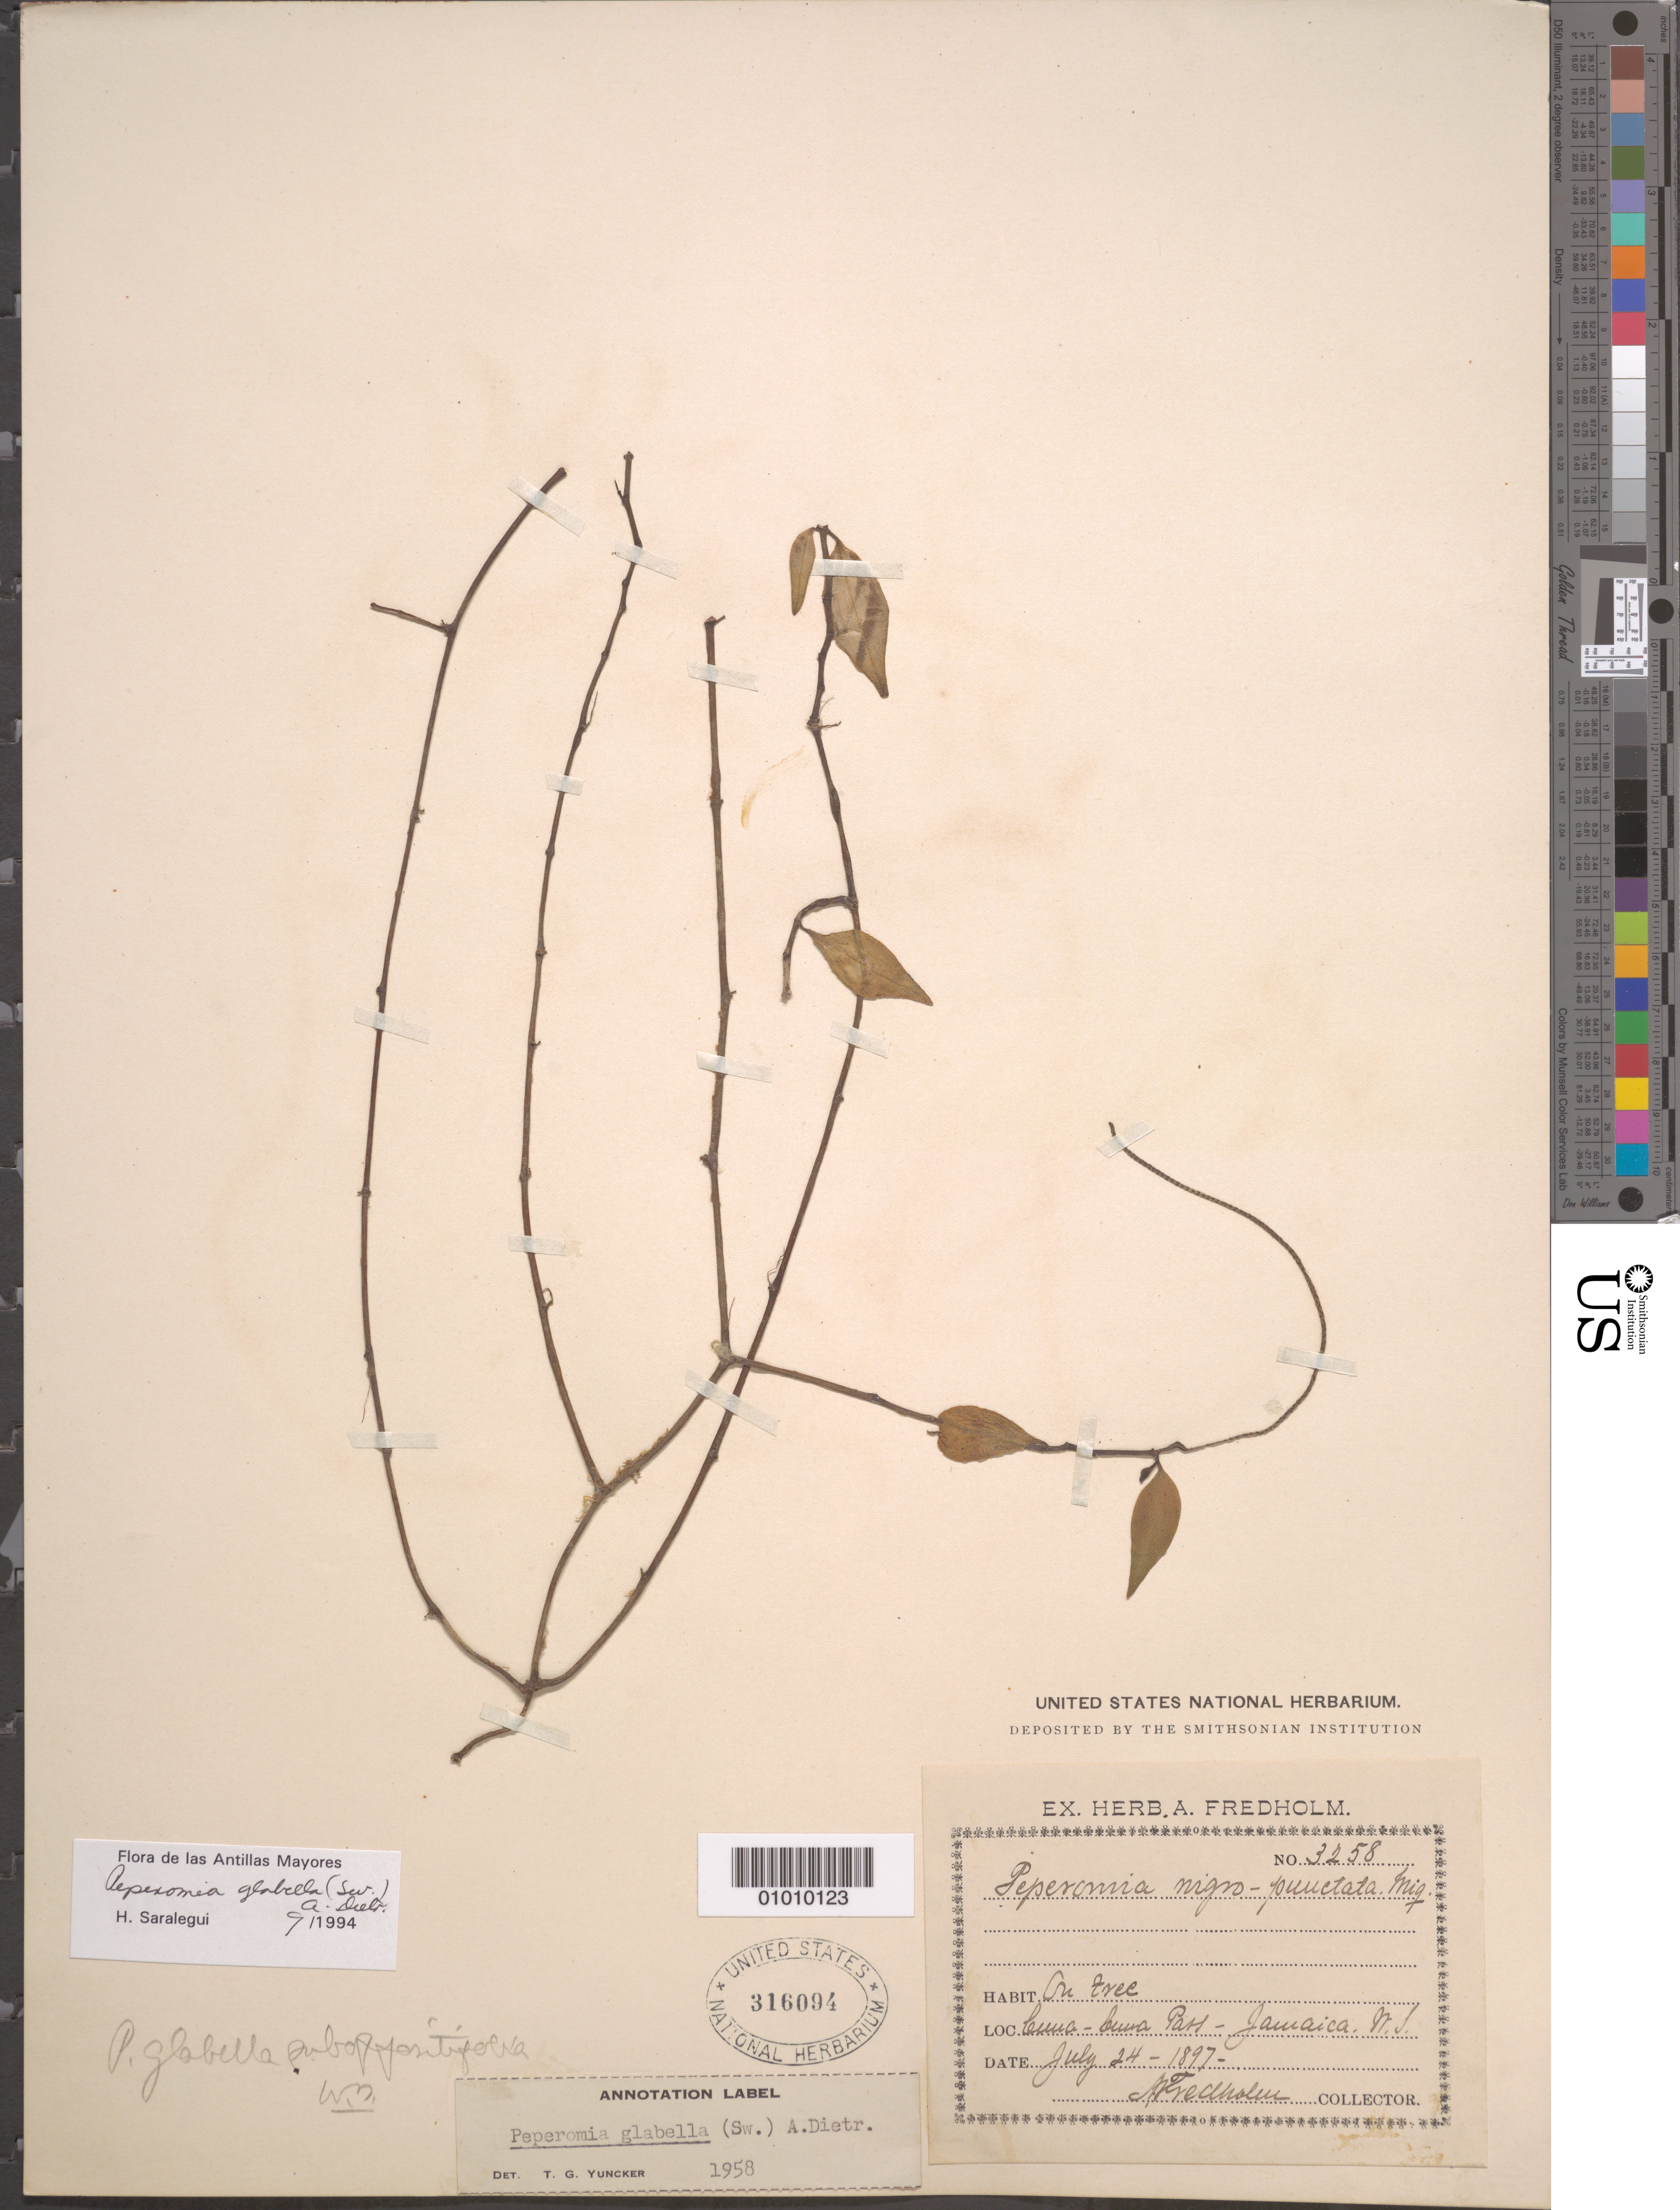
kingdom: Plantae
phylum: Tracheophyta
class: Magnoliopsida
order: Piperales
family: Piperaceae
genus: Peperomia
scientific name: Peperomia glabella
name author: (Sw.) A. Dietr.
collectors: A. Fredholm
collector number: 3258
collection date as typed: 24 Jul 1897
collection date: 1897-07-24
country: Jamaica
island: Jamaica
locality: on tree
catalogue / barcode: US 316094